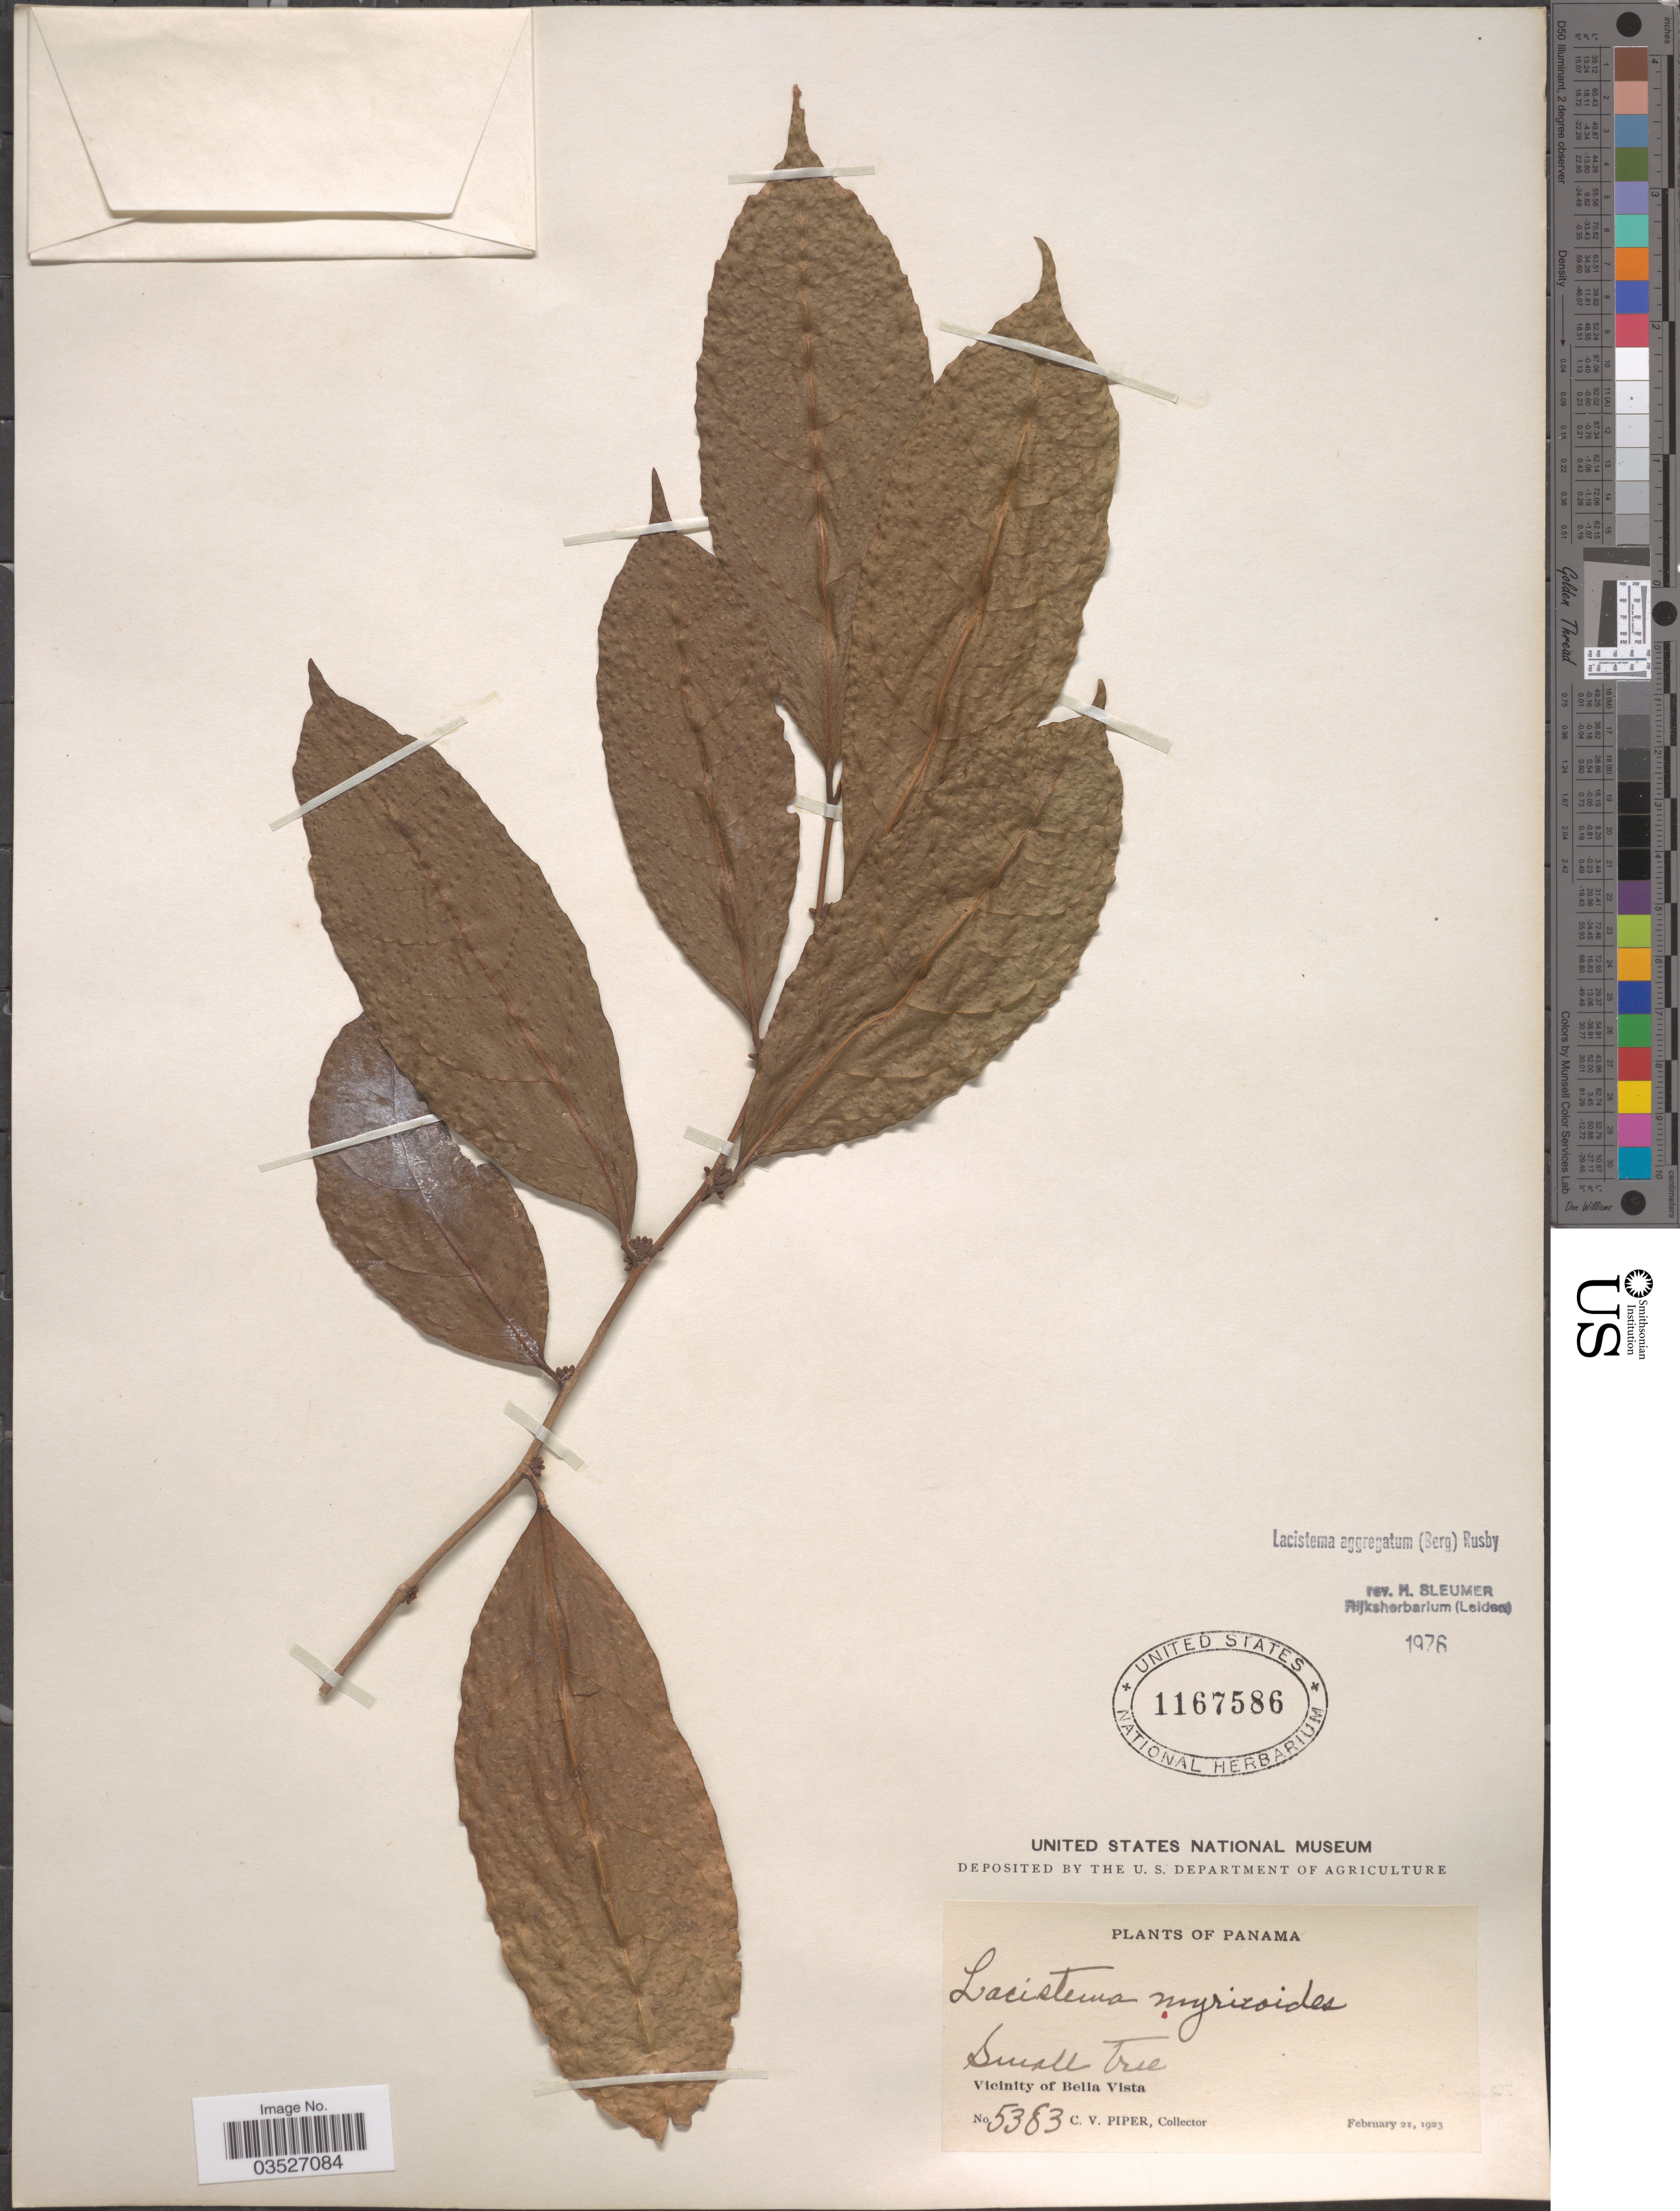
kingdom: Plantae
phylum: Tracheophyta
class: Magnoliopsida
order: Malpighiales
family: Lacistemataceae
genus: Lacistema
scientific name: Lacistema aggregatum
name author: (P.J. Bergius) Rusby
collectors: C. V. Piper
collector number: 5383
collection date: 1923-02-21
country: Panama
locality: Vicinity of Bella Vista.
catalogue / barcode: US 1167586